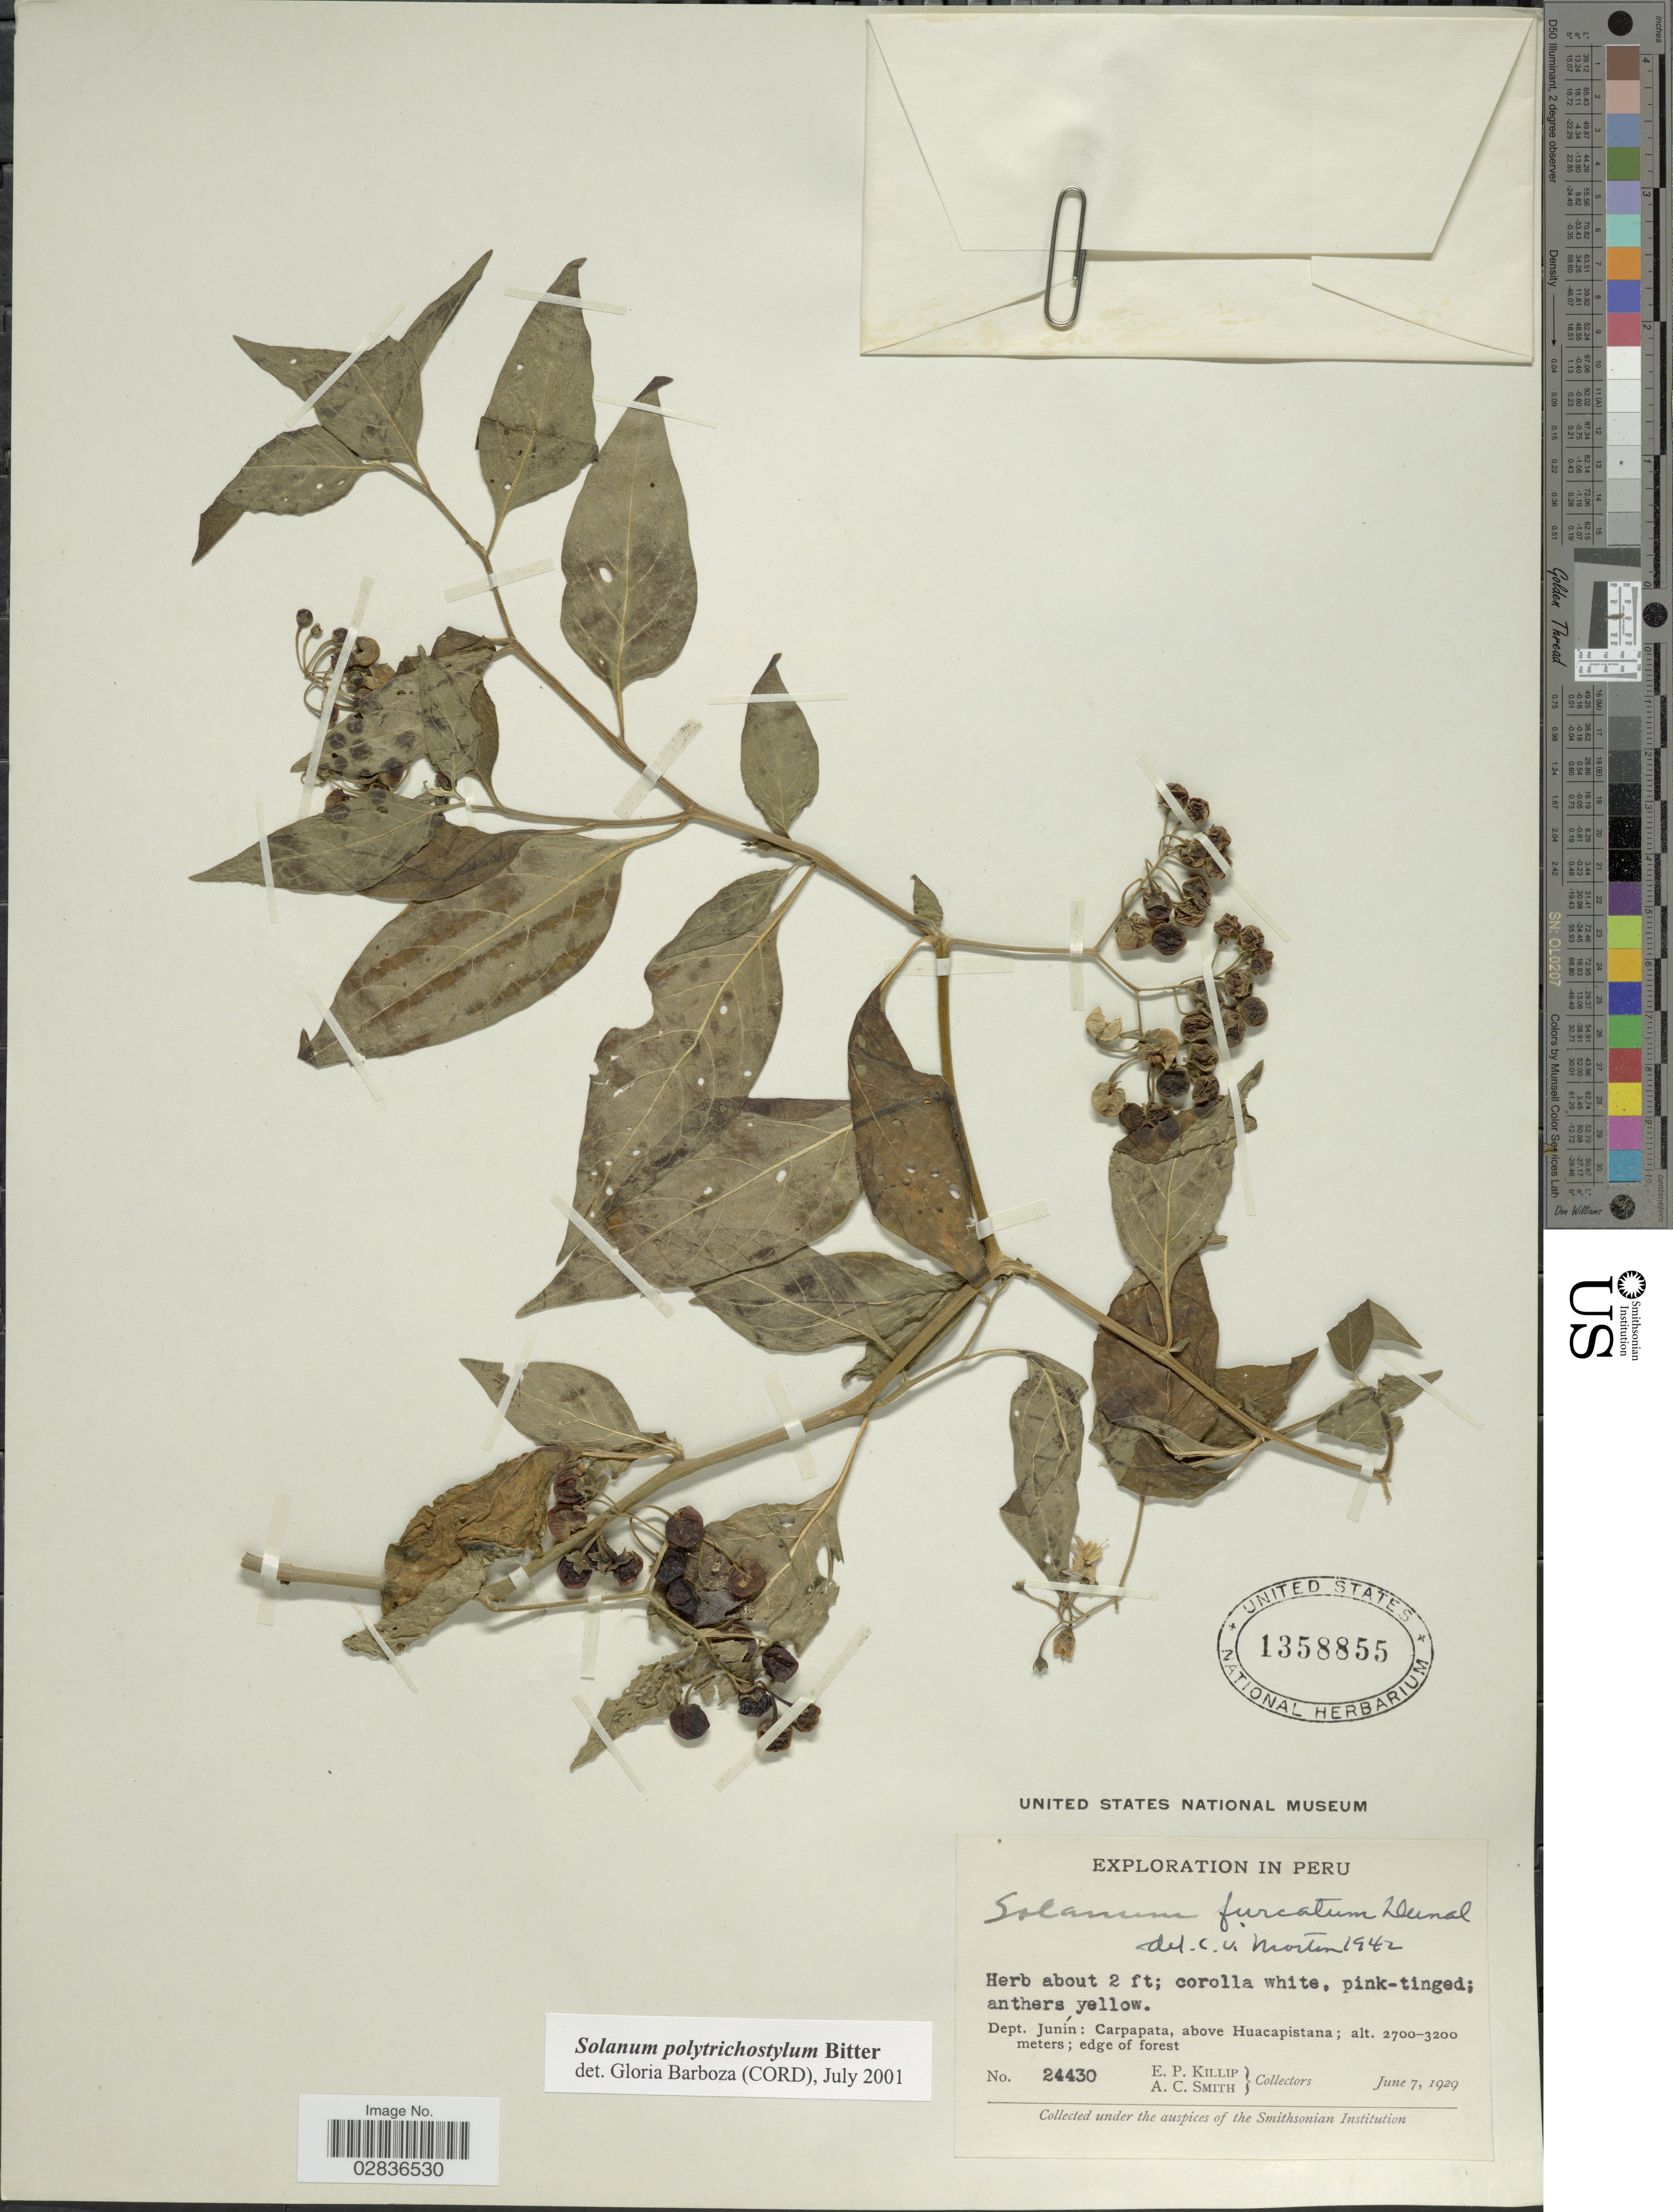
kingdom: Plantae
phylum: Tracheophyta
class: Magnoliopsida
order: Solanales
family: Solanaceae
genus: Solanum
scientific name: Solanum polytrichostylum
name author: Bitter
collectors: E. P. Killip & A. C. Smith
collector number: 24430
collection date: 1929-06-07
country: Peru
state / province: Junín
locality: Dept. Junín: Carpapata, above Huacapistana.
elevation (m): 2700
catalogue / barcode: US 1358855